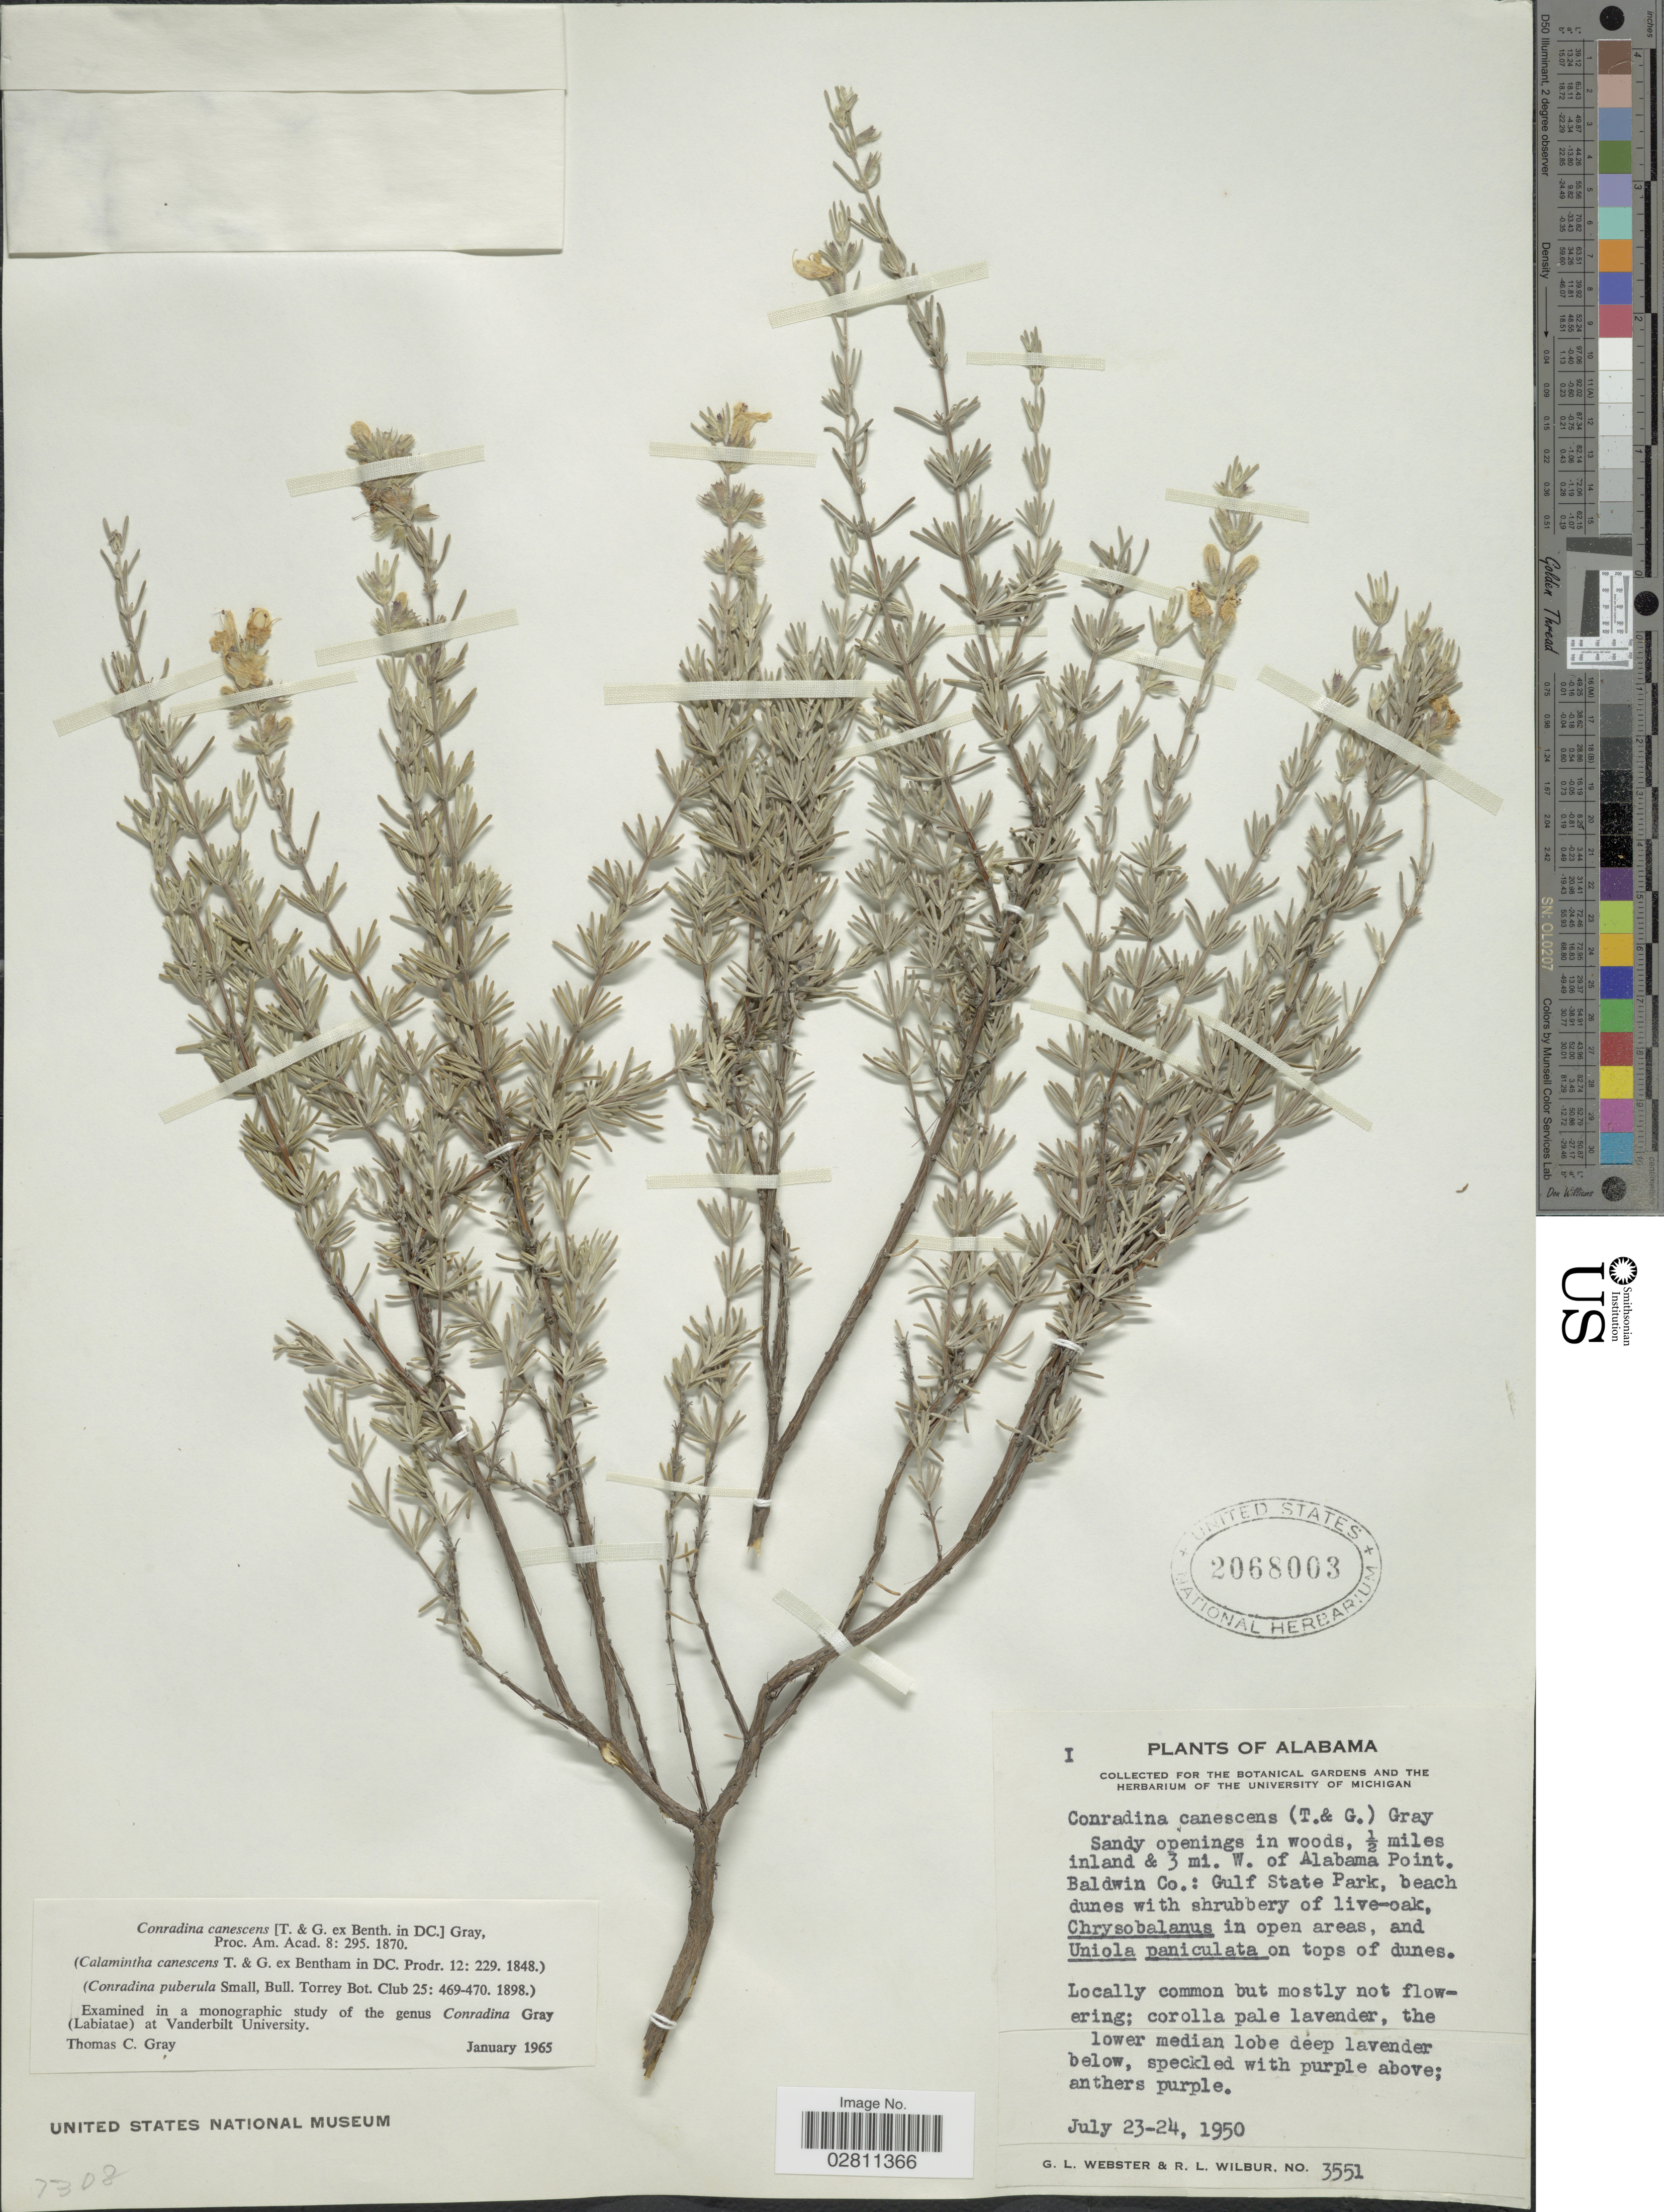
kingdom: Plantae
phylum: Tracheophyta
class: Magnoliopsida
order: Lamiales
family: Lamiaceae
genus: Conradina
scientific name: Conradina canescens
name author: A. Gray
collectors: G. L. Webster & R. L. Wilbur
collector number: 3551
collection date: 1950-07-23/1950-07-24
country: United States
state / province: Alabama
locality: Sandy openings in woods, ½ miles inland & 3 mi. W. of Alabama Point. Baldwin Co.: Gulf State Park.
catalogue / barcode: US 2068003